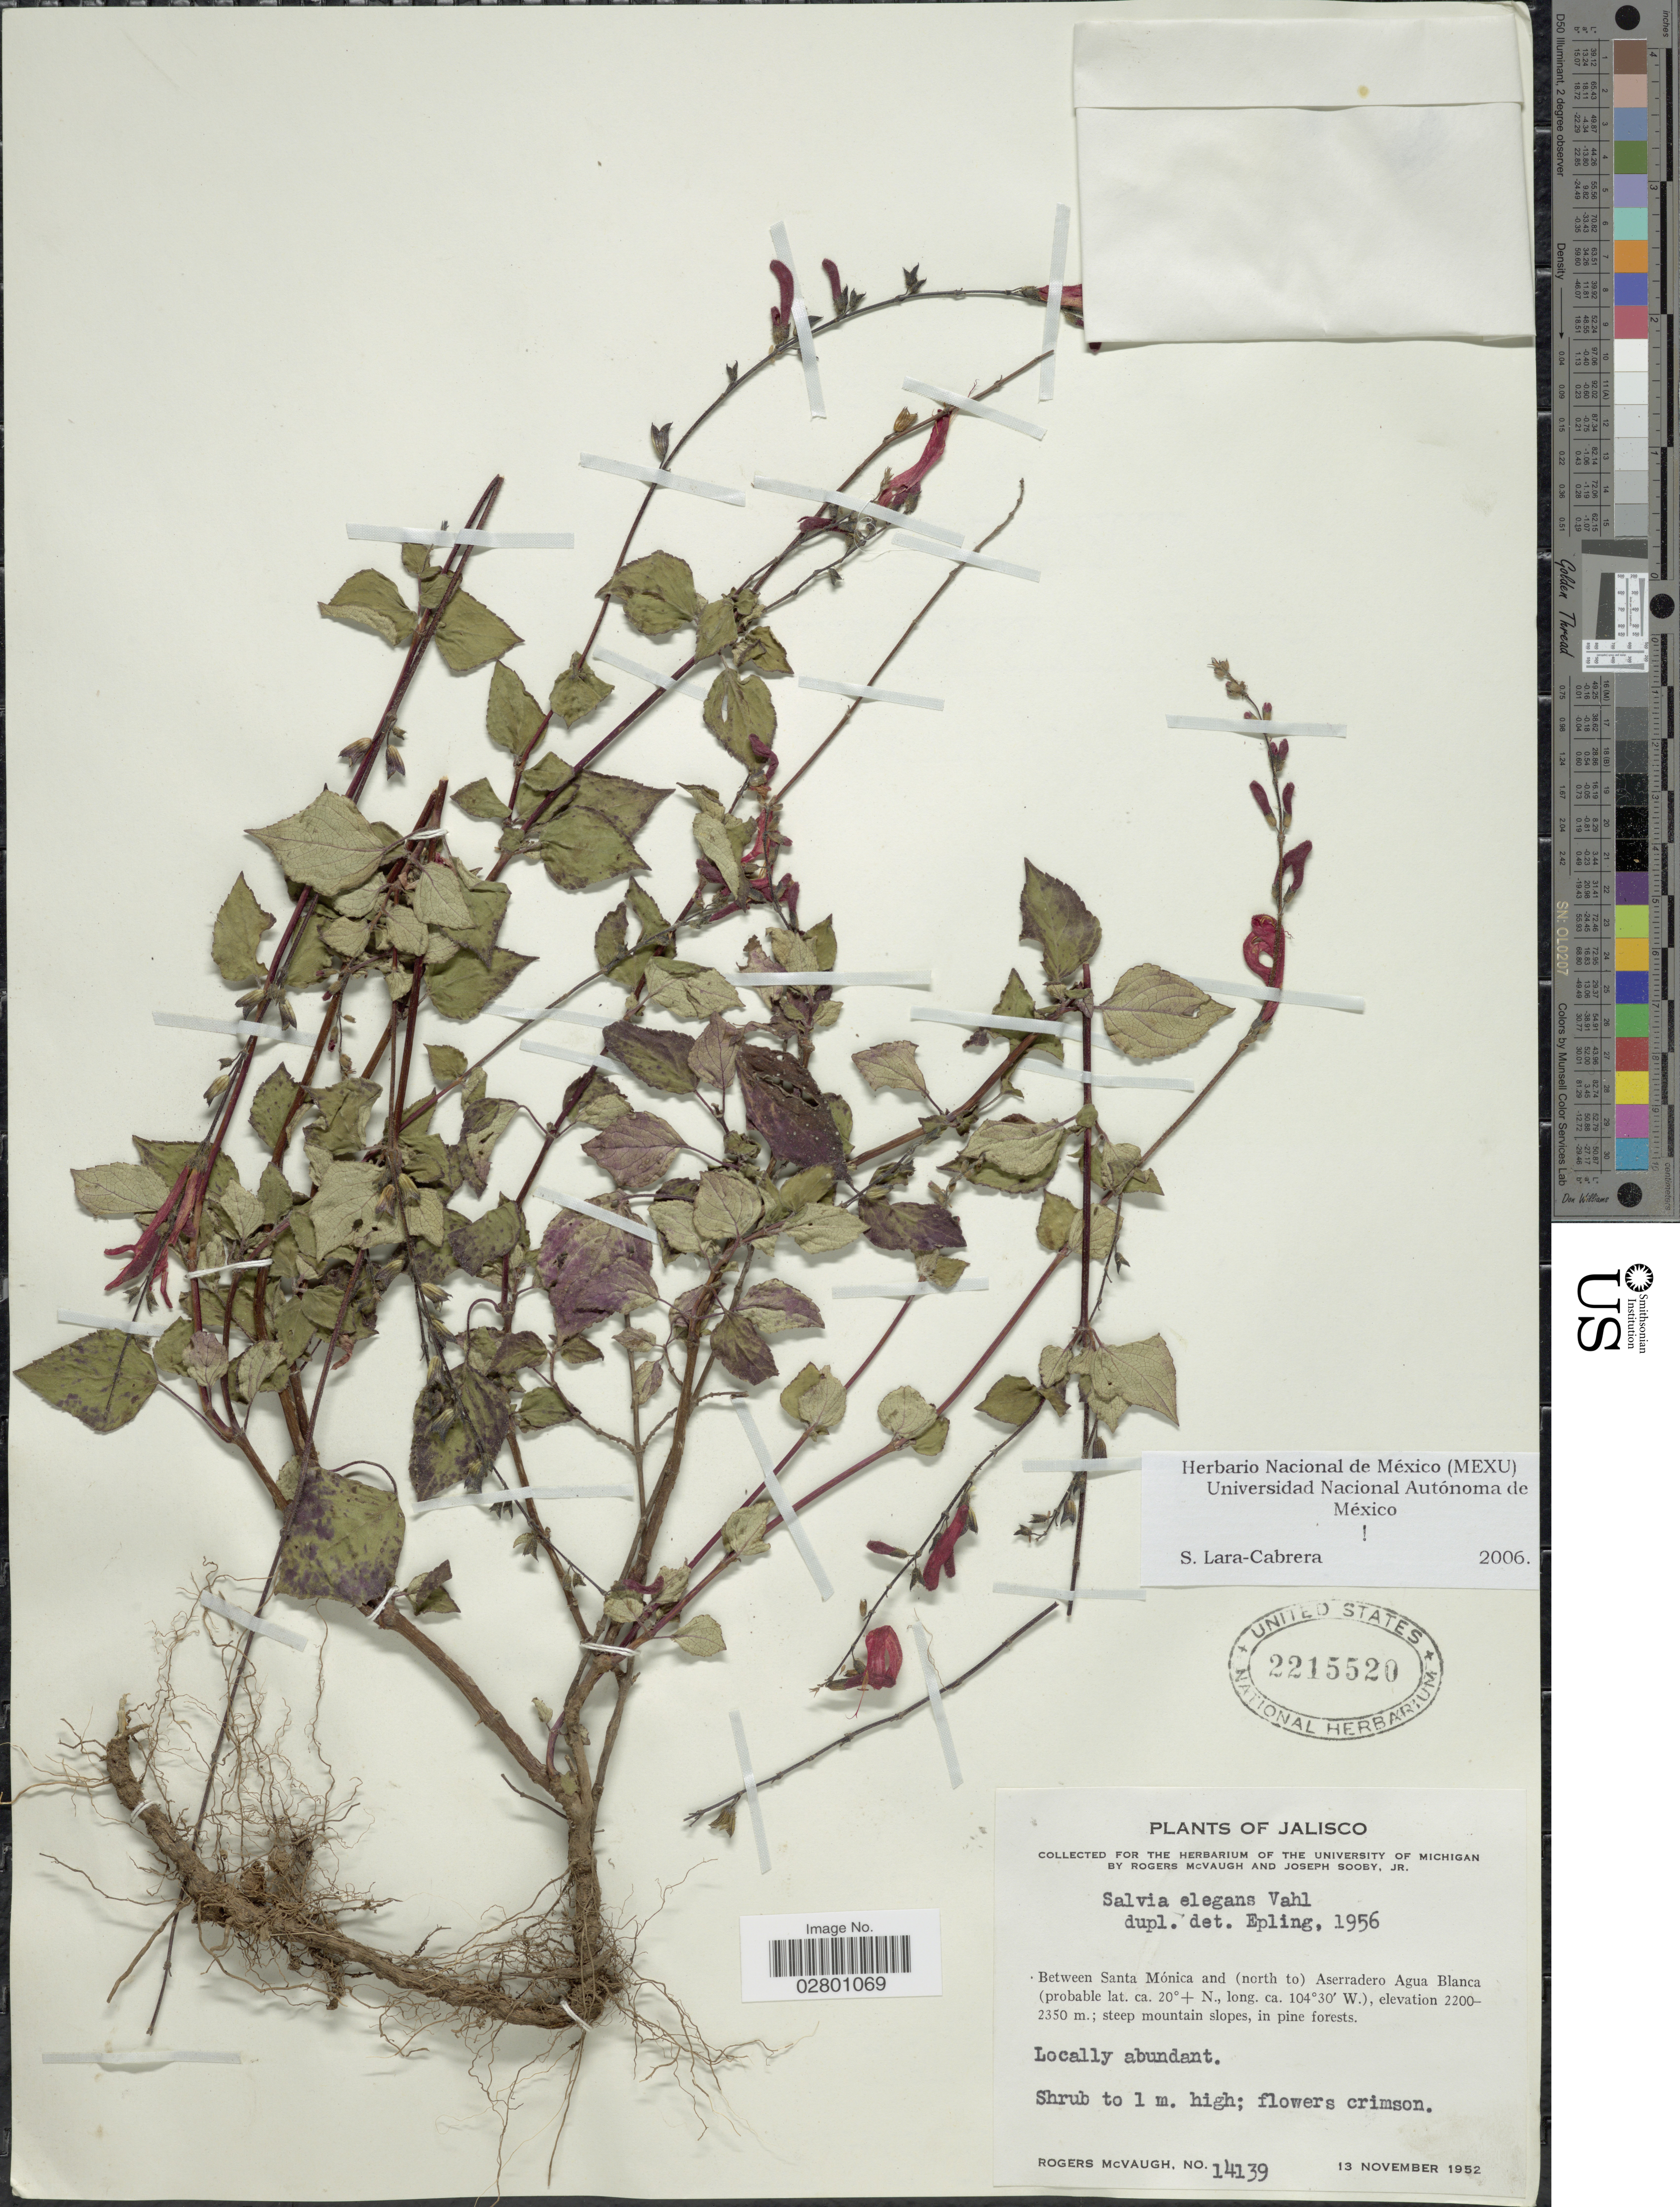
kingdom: Plantae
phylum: Tracheophyta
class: Magnoliopsida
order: Lamiales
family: Lamiaceae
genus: Salvia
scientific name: Salvia elegans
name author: Vahl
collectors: R. McVaugh & J. Sooby Jr.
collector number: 14139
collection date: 1952-11-13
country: Mexico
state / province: Jalisco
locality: Between Santa Mónica and (north to) Aserradero Agua Blanca.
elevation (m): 2200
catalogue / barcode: US 2215520